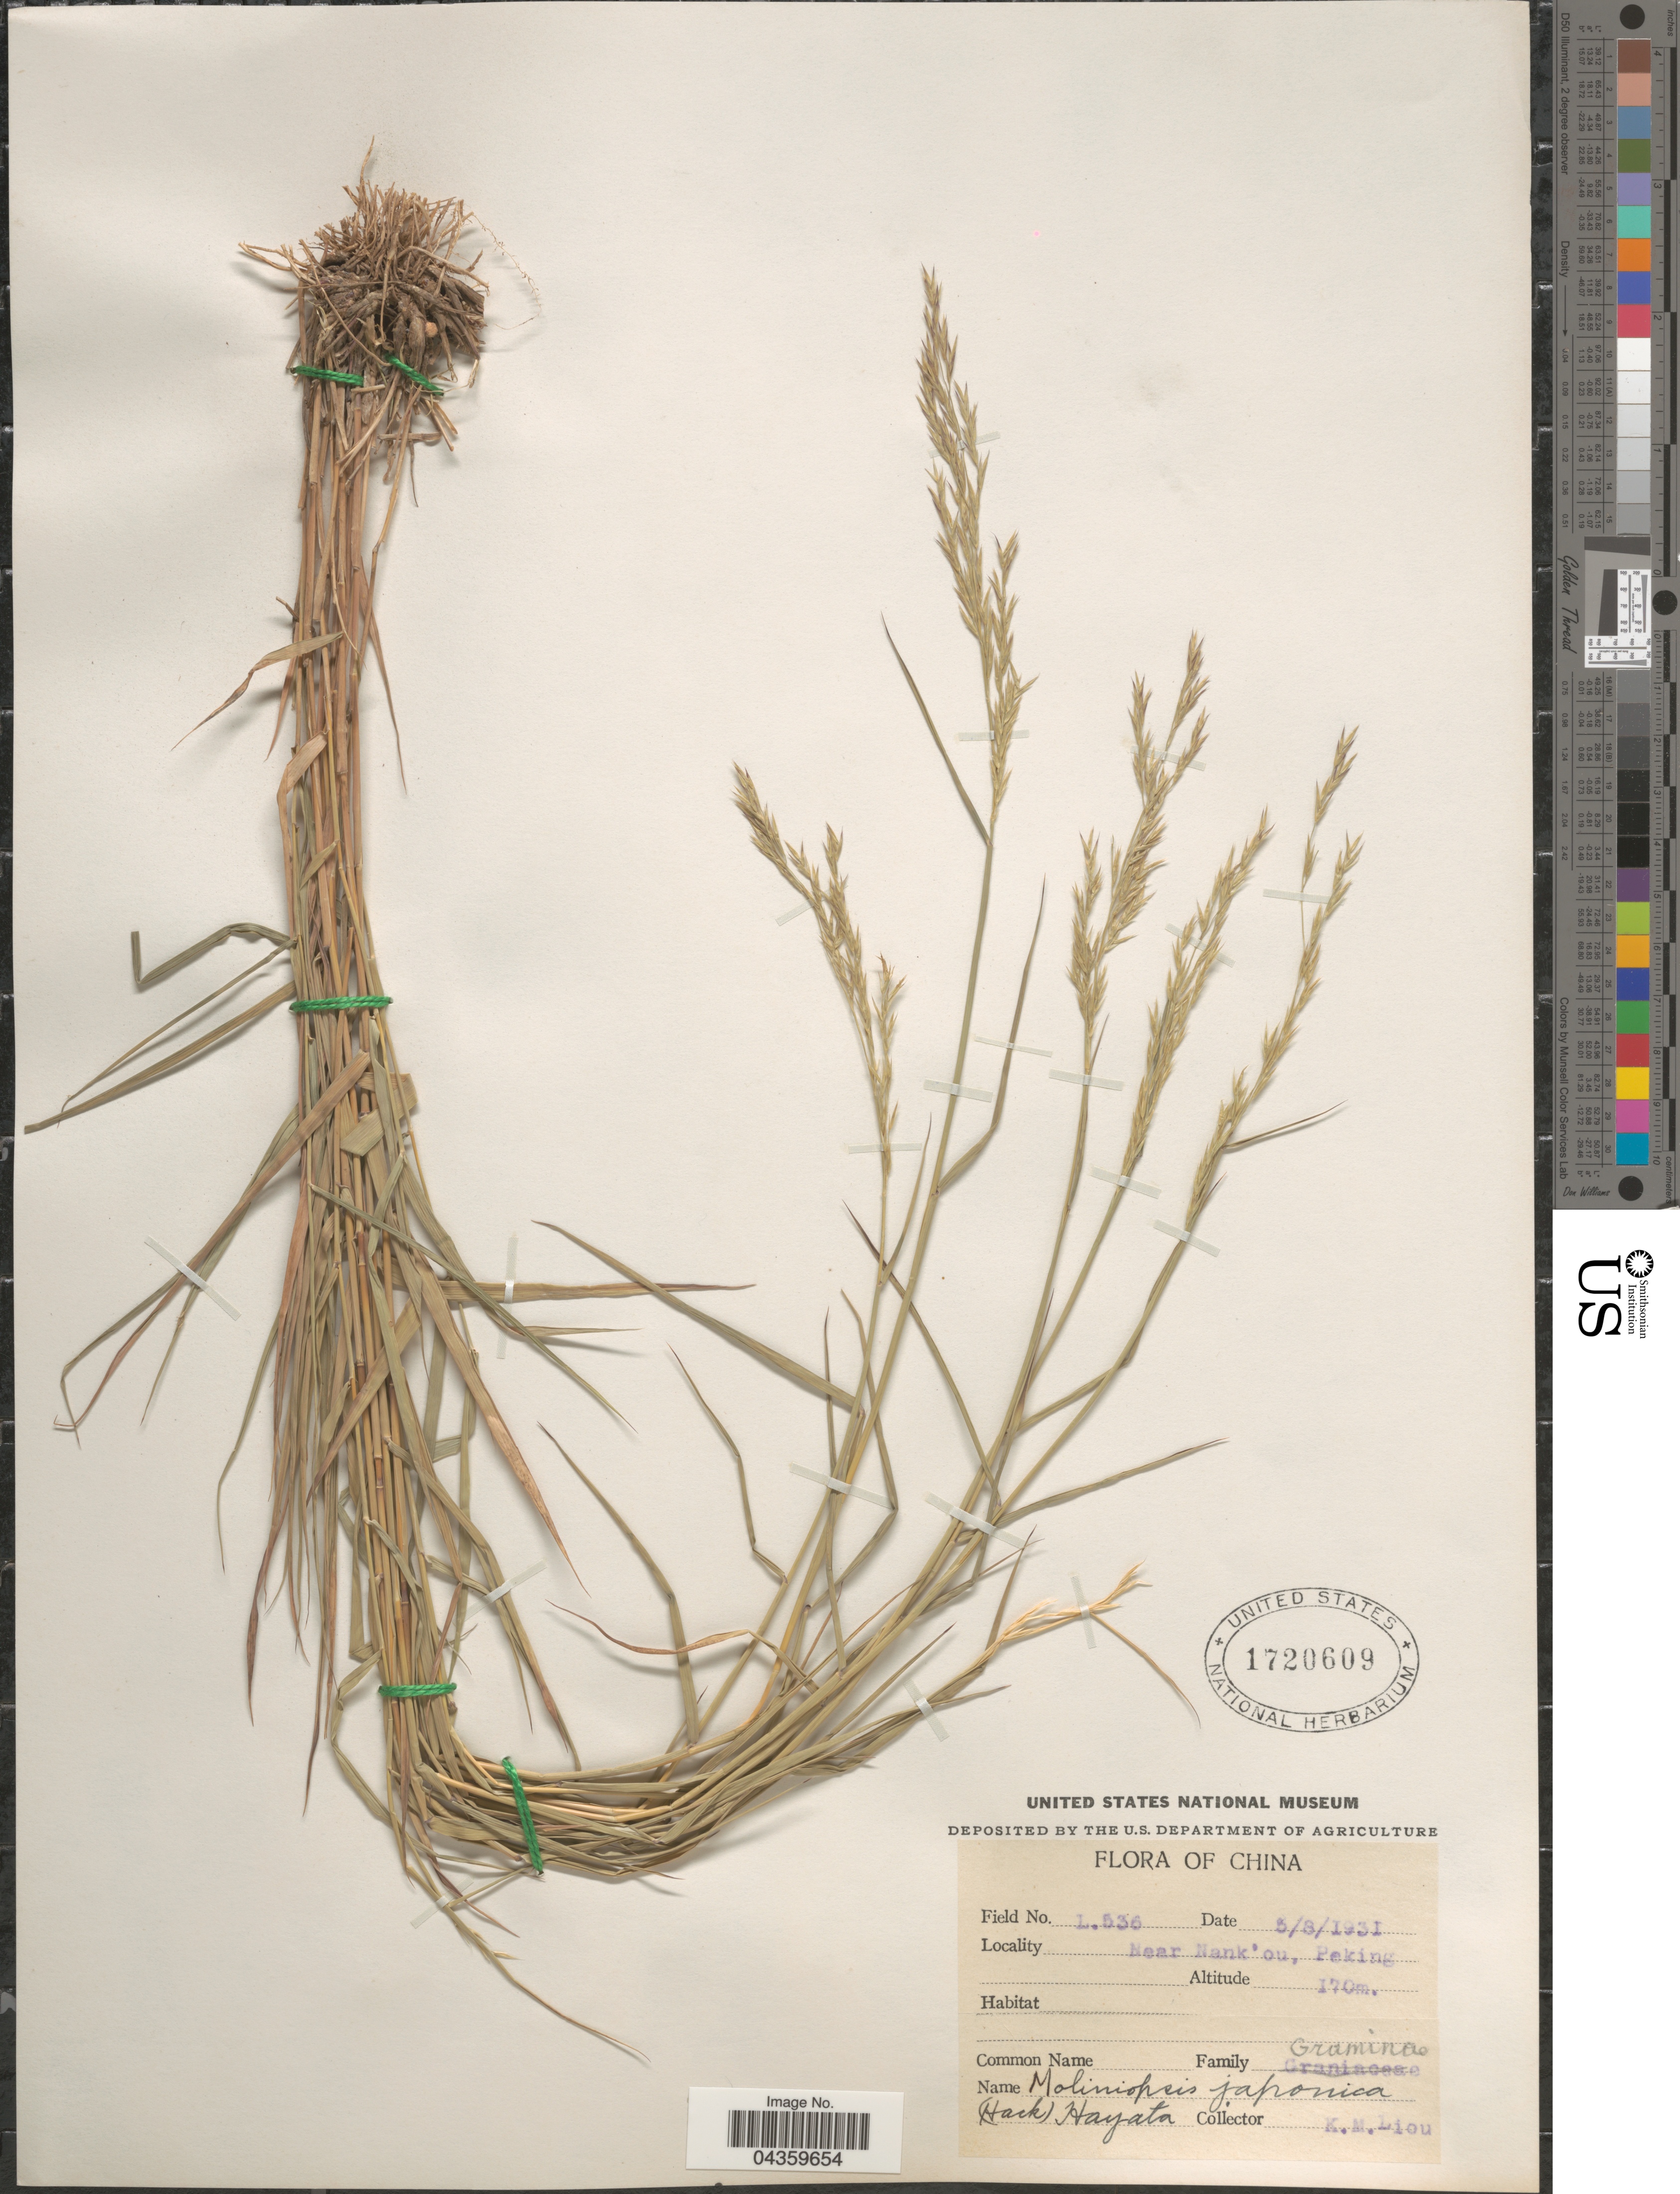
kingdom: Plantae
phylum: Tracheophyta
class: Liliopsida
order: Poales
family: Poaceae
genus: Molinia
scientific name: Molinia japonica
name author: Hack.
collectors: K. M. Liou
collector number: L536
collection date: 1931-03-05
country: China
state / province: Beijing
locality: Near Nank'ou, Peking.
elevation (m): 170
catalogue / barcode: US 1720609